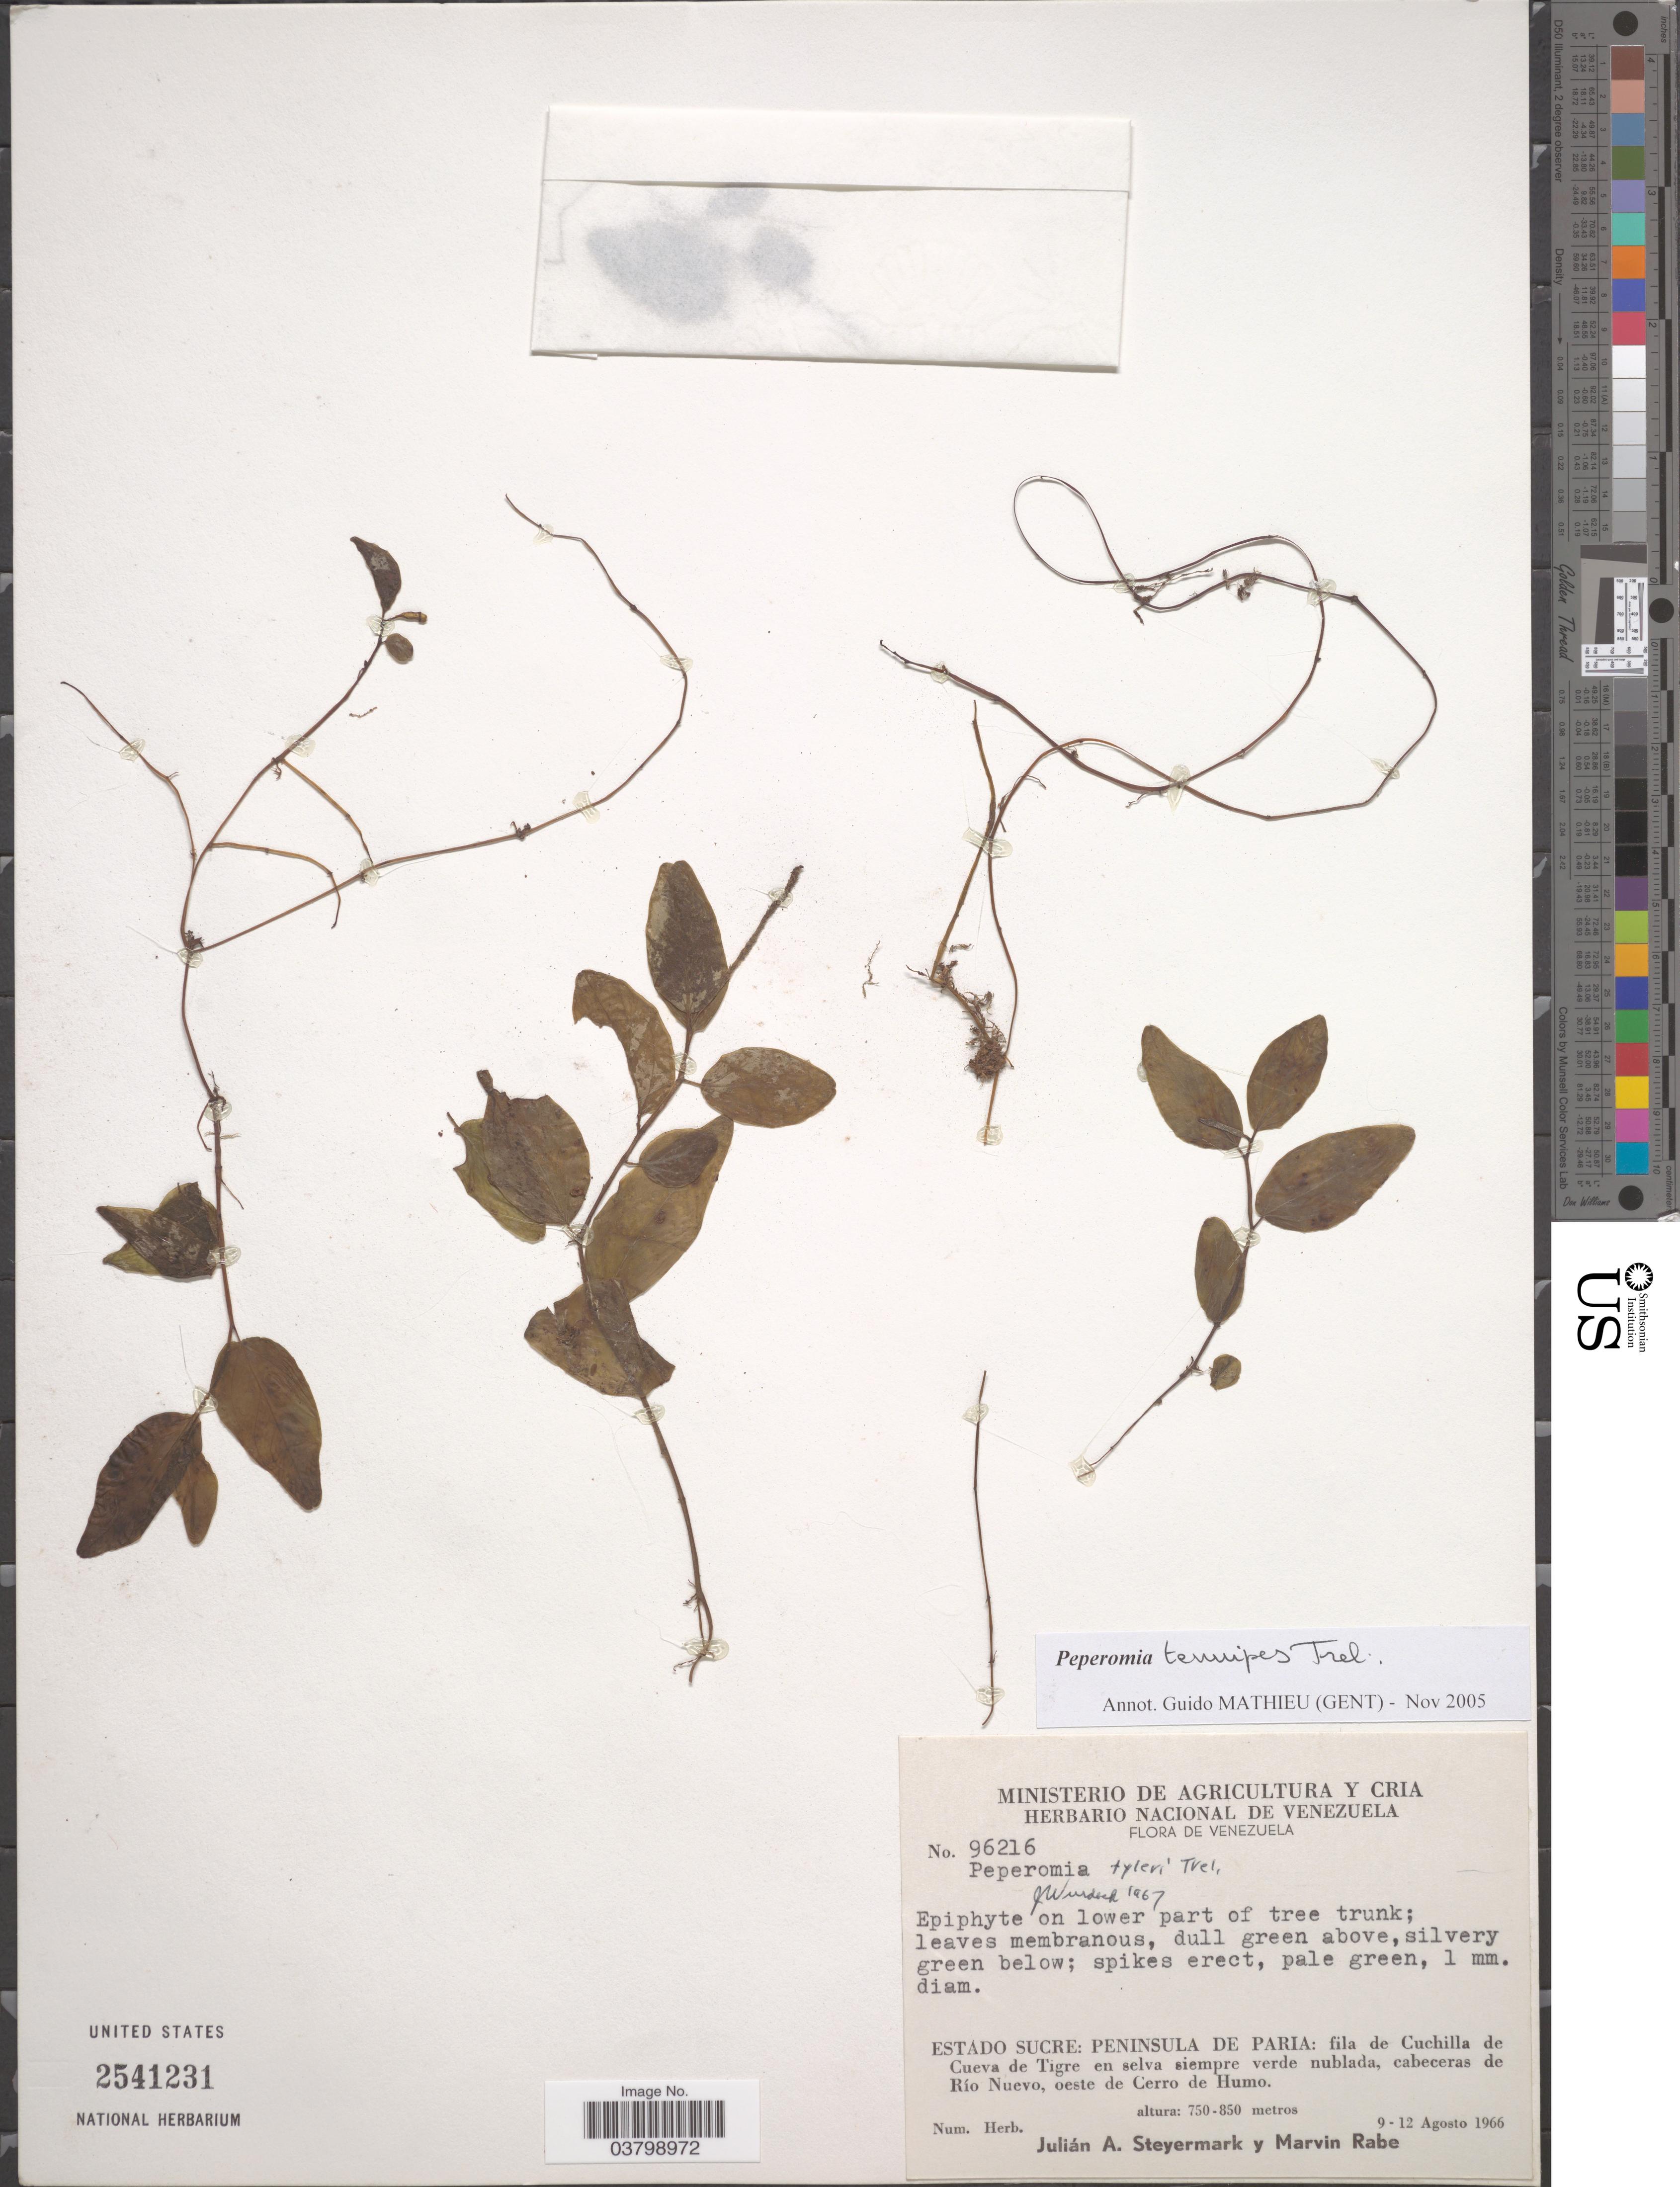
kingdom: Plantae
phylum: Tracheophyta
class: Magnoliopsida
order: Piperales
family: Piperaceae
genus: Peperomia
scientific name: Peperomia tyleri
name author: Trel.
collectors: J. Steyermark & M. Rabe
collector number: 96216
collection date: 1966-08-09/1966-08-12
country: Venezuela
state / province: Sucre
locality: Peninsula de Paria: fila de Cuchilla de Cueva de Tigre en selva siempre verde nublada, cabeceras de Río Nuevo, oeste de Cerro de Humo.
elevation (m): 750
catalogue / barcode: US 2541231